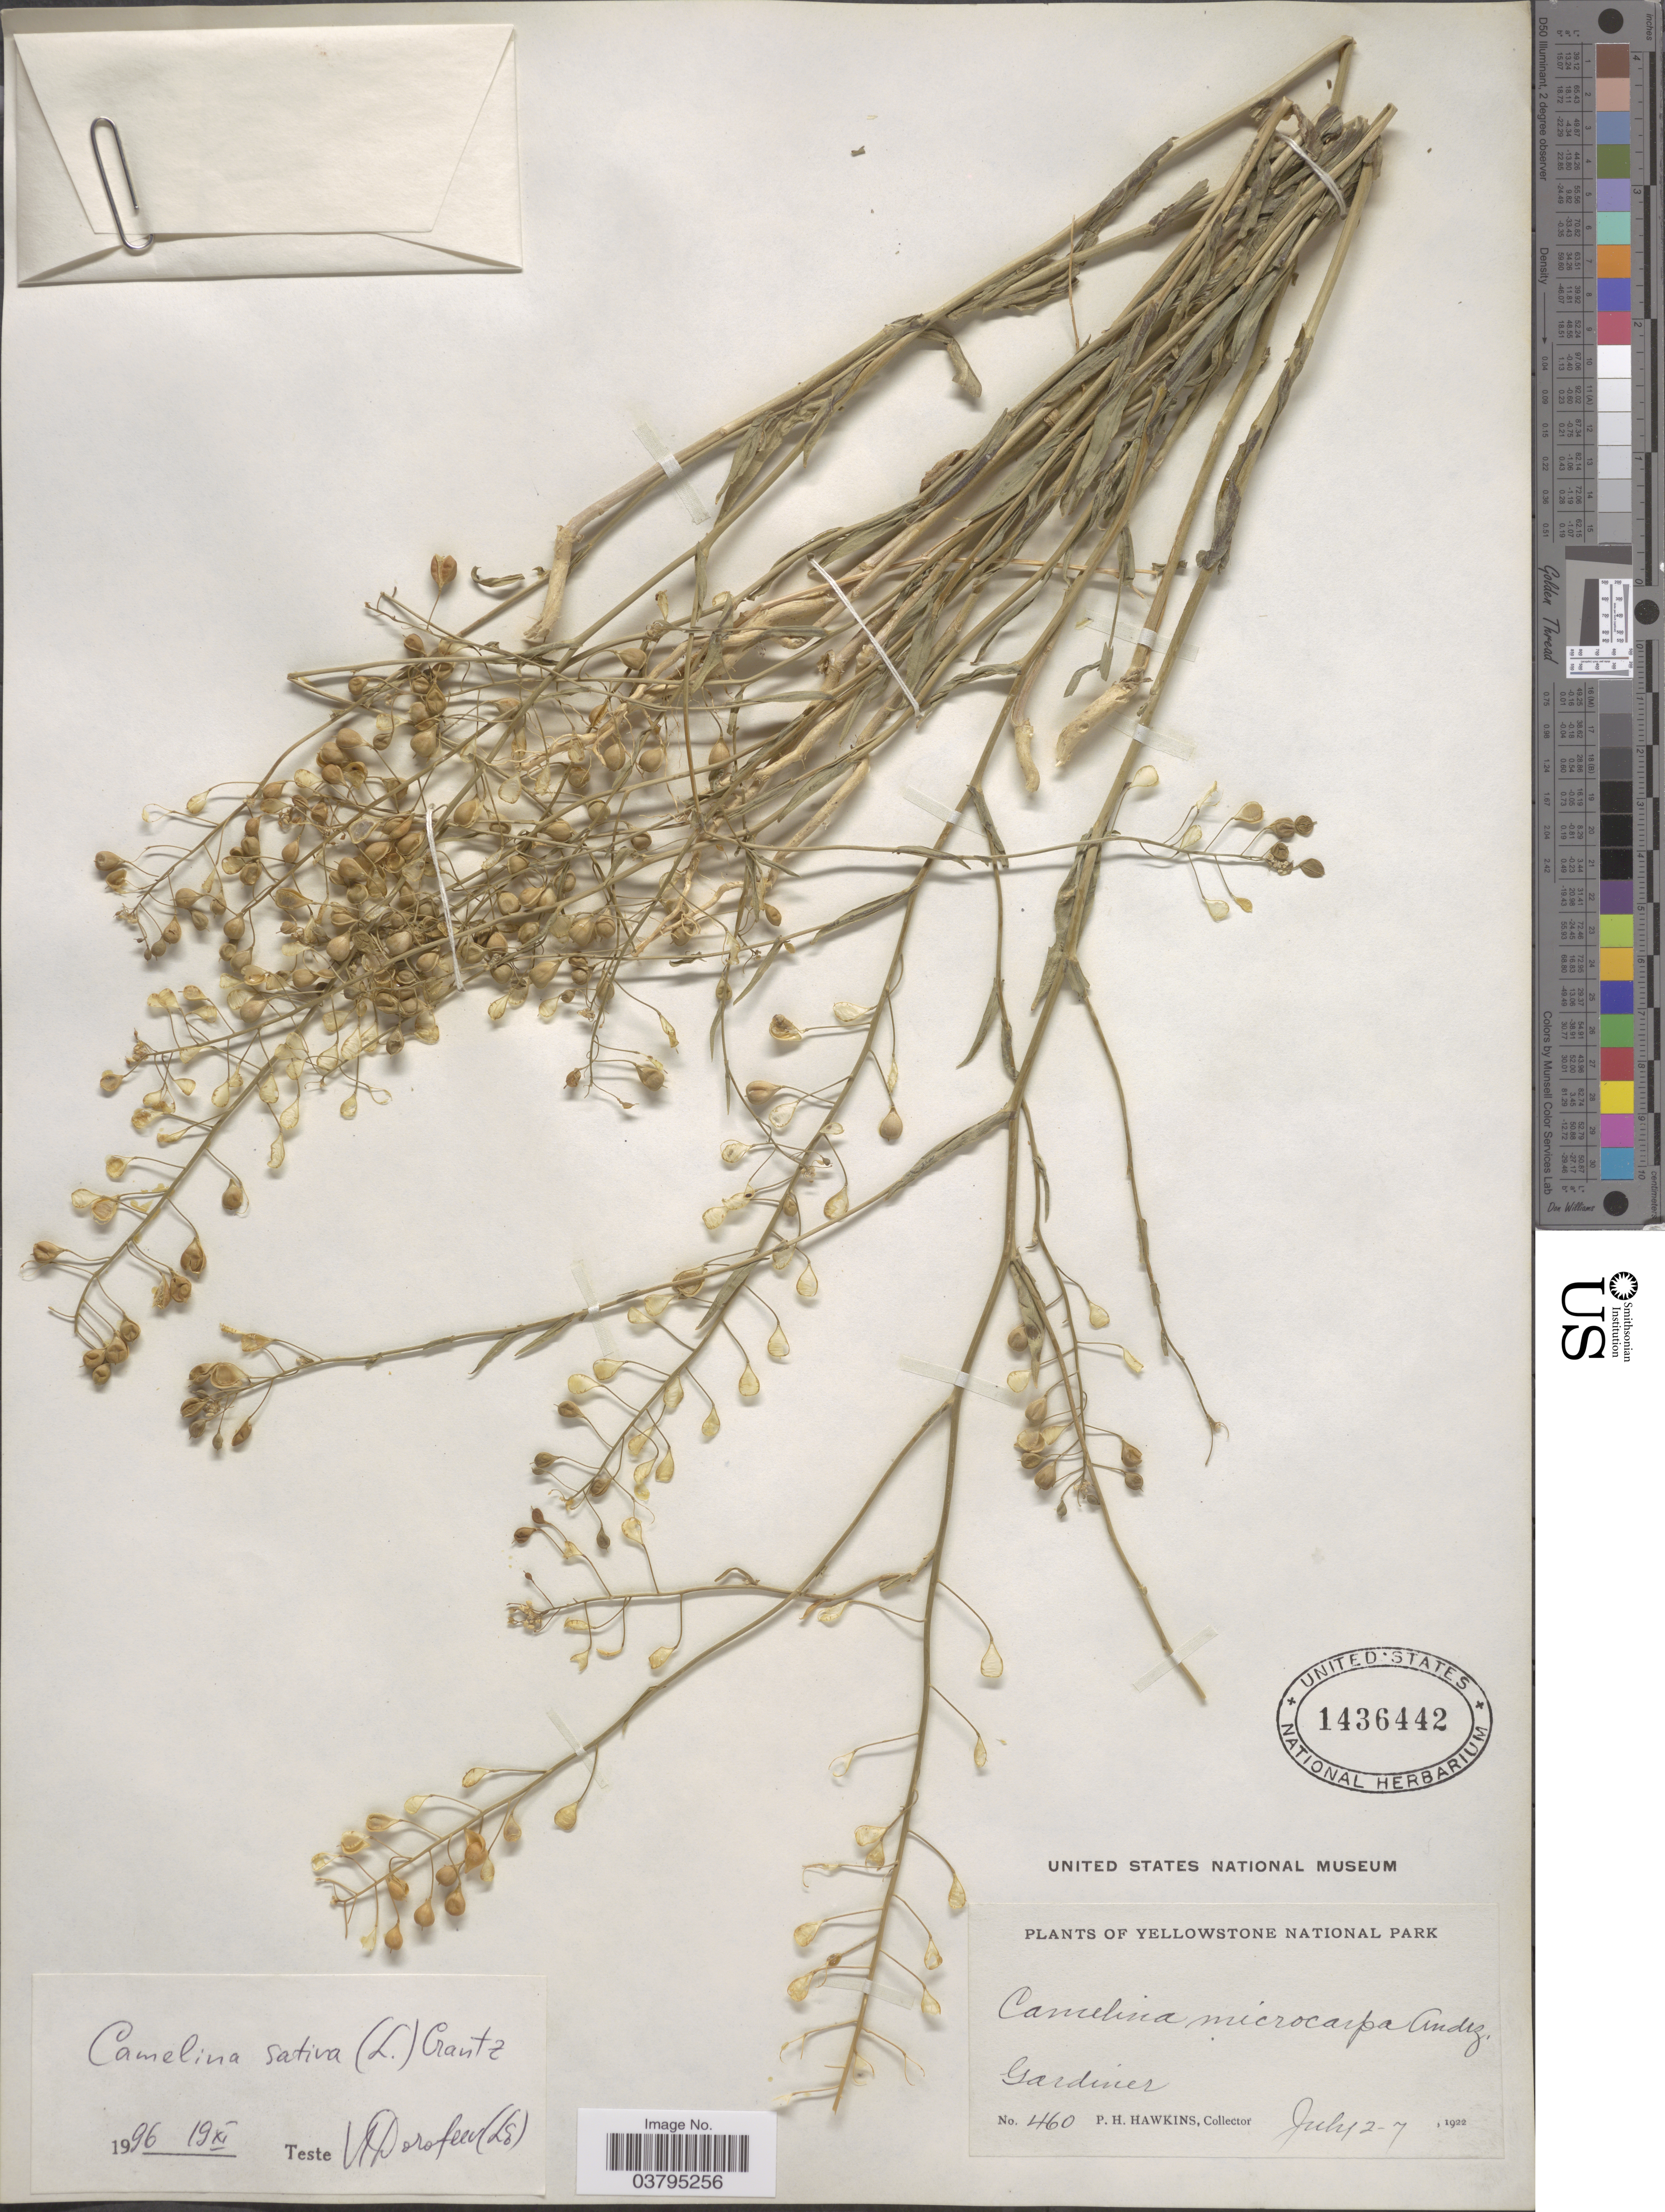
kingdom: Plantae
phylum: Tracheophyta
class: Magnoliopsida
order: Brassicales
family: Brassicaceae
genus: Camelina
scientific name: Camelina sativa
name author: (L.) Crantz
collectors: P. Hawkins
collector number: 460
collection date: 1922-07-02/1922-07-07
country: United States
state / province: Montana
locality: Yellowstone National Park. Gardiner.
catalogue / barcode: US 1436442